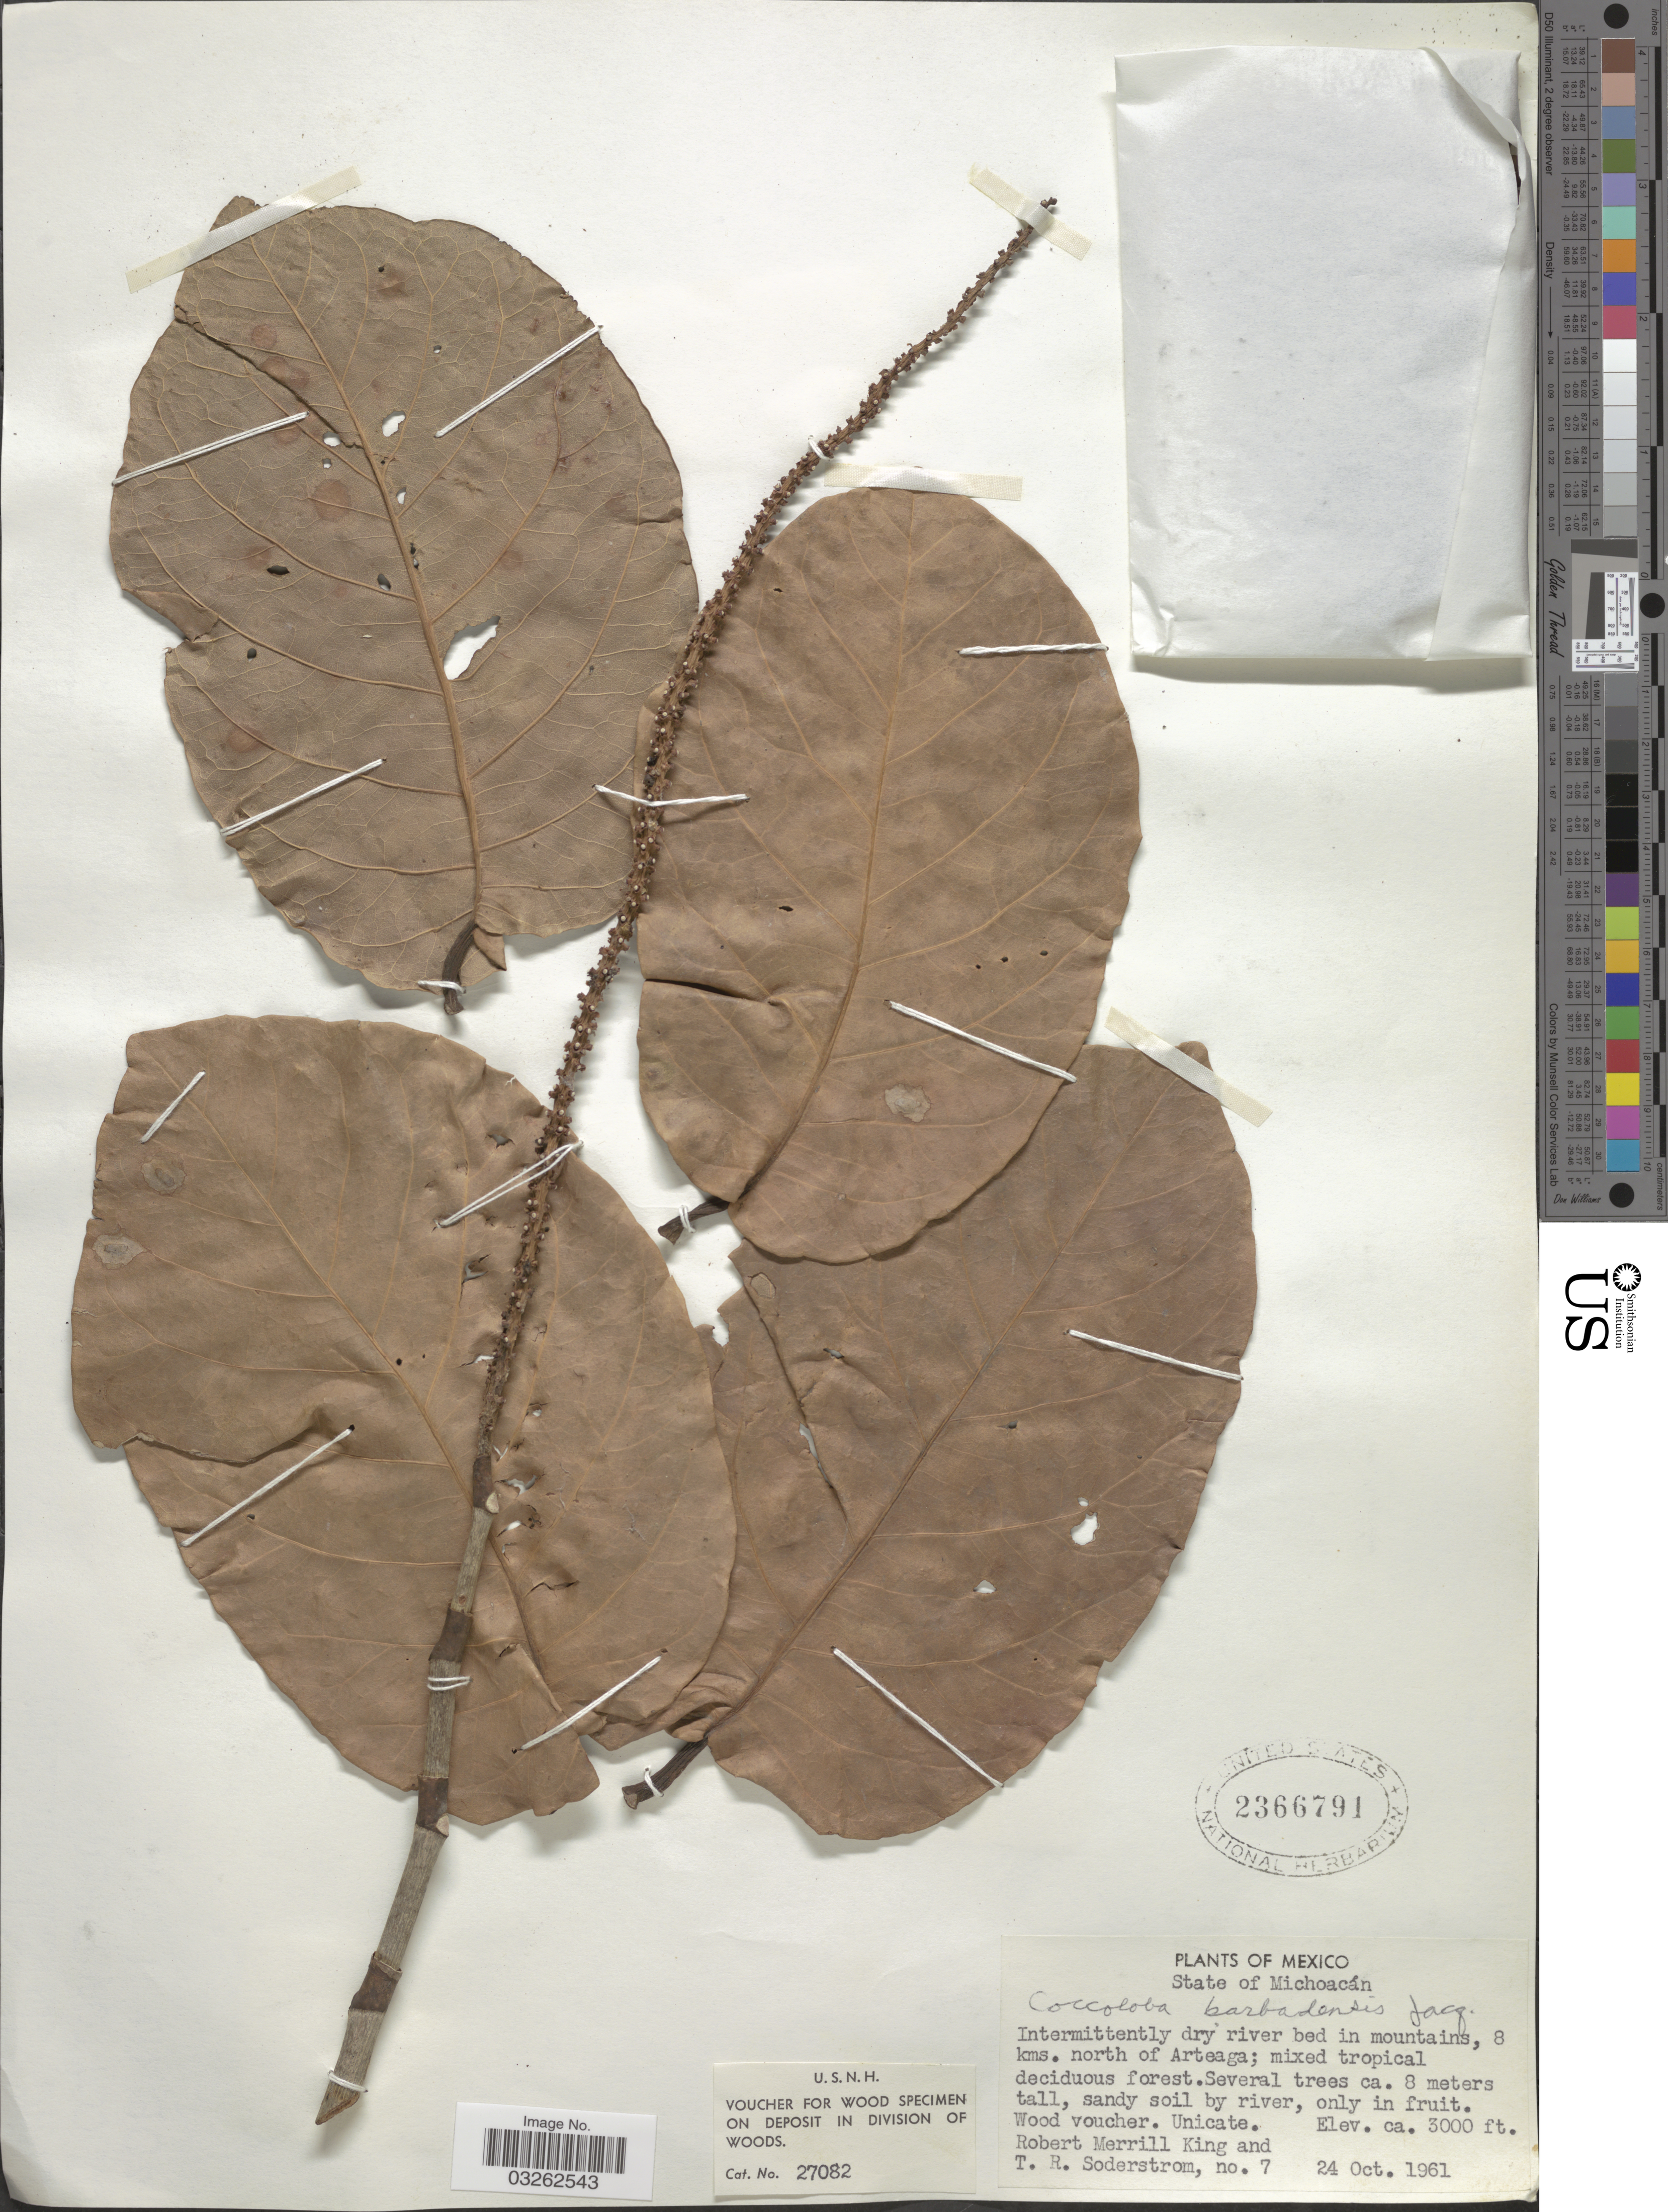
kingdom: Plantae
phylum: Tracheophyta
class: Magnoliopsida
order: Caryophyllales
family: Polygonaceae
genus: Coccoloba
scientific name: Coccoloba barbadensis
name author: Jacq.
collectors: R. M. King & T. R. Soderstrom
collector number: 7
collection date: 1961-10-24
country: Mexico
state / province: Michoacán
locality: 8 kms. north of Arteaga.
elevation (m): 914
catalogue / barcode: US 2366791